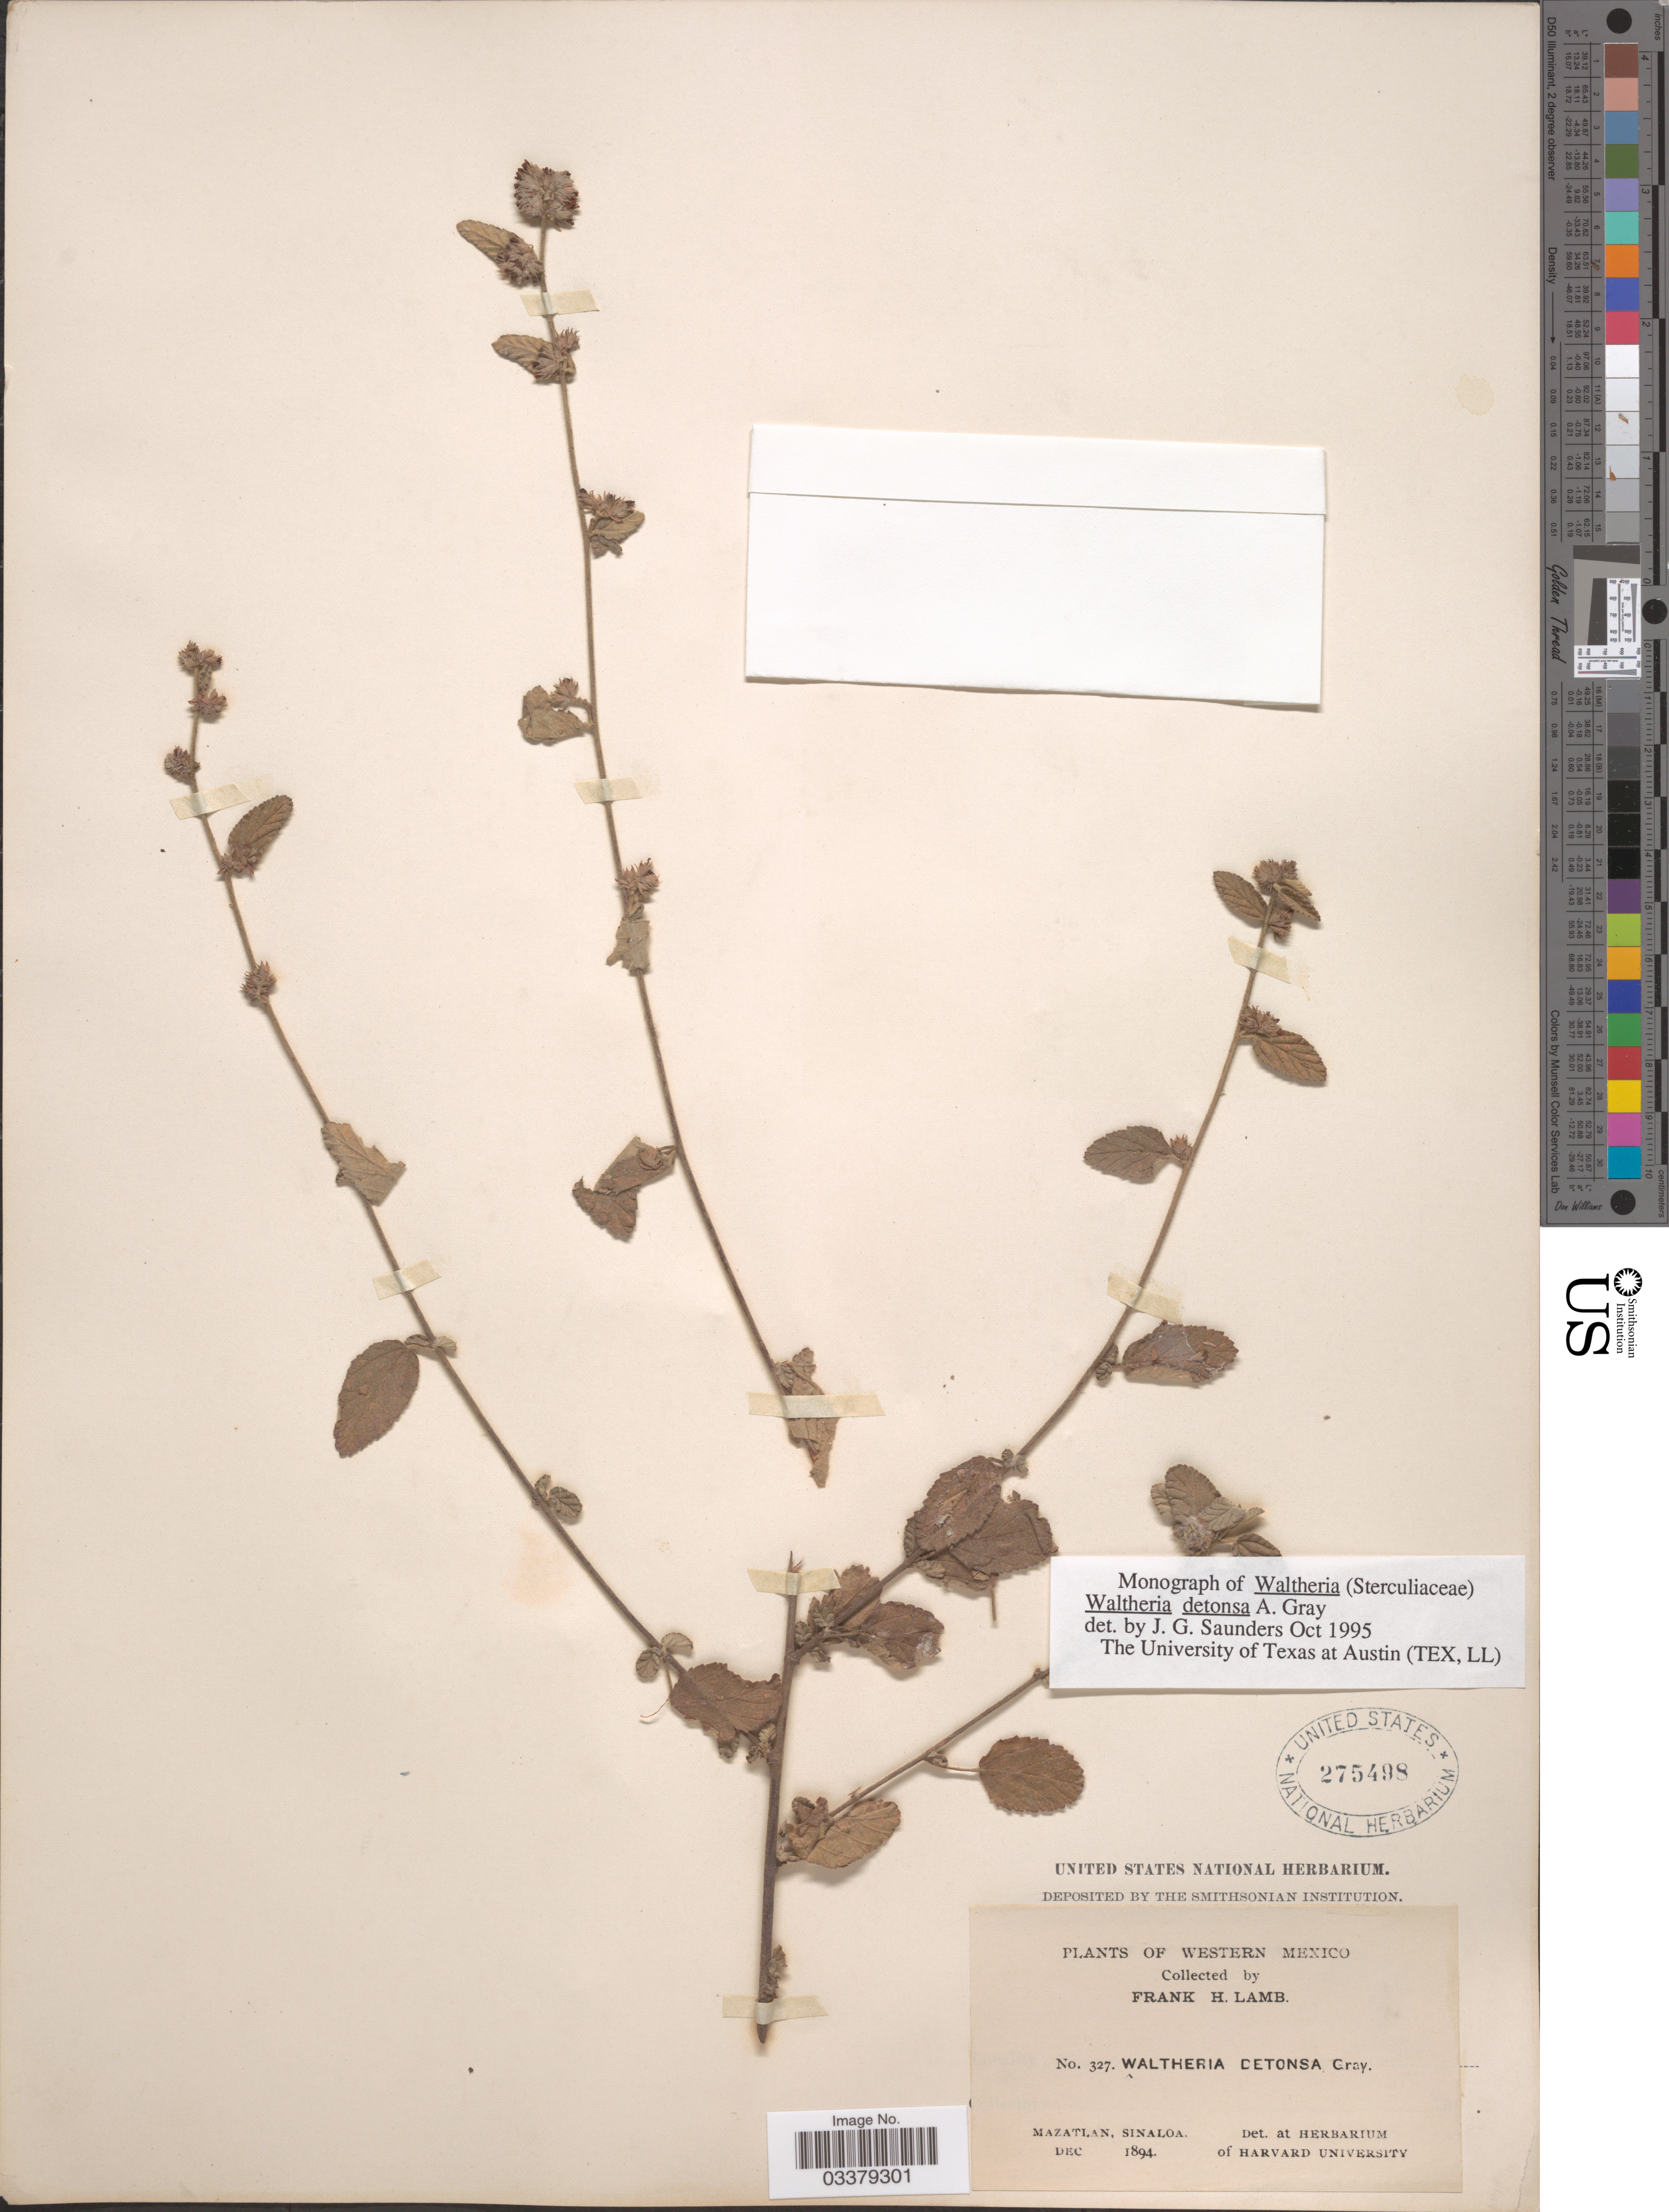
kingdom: Plantae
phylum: Tracheophyta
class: Magnoliopsida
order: Malvales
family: Malvaceae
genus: Waltheria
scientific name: Waltheria detonsa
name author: A. Gray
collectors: F. H. Lamb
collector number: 327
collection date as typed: Dec 1894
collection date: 1894-12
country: Mexico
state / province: Sinaloa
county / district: Mazatlán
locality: Mazatlán.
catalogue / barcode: US 275498